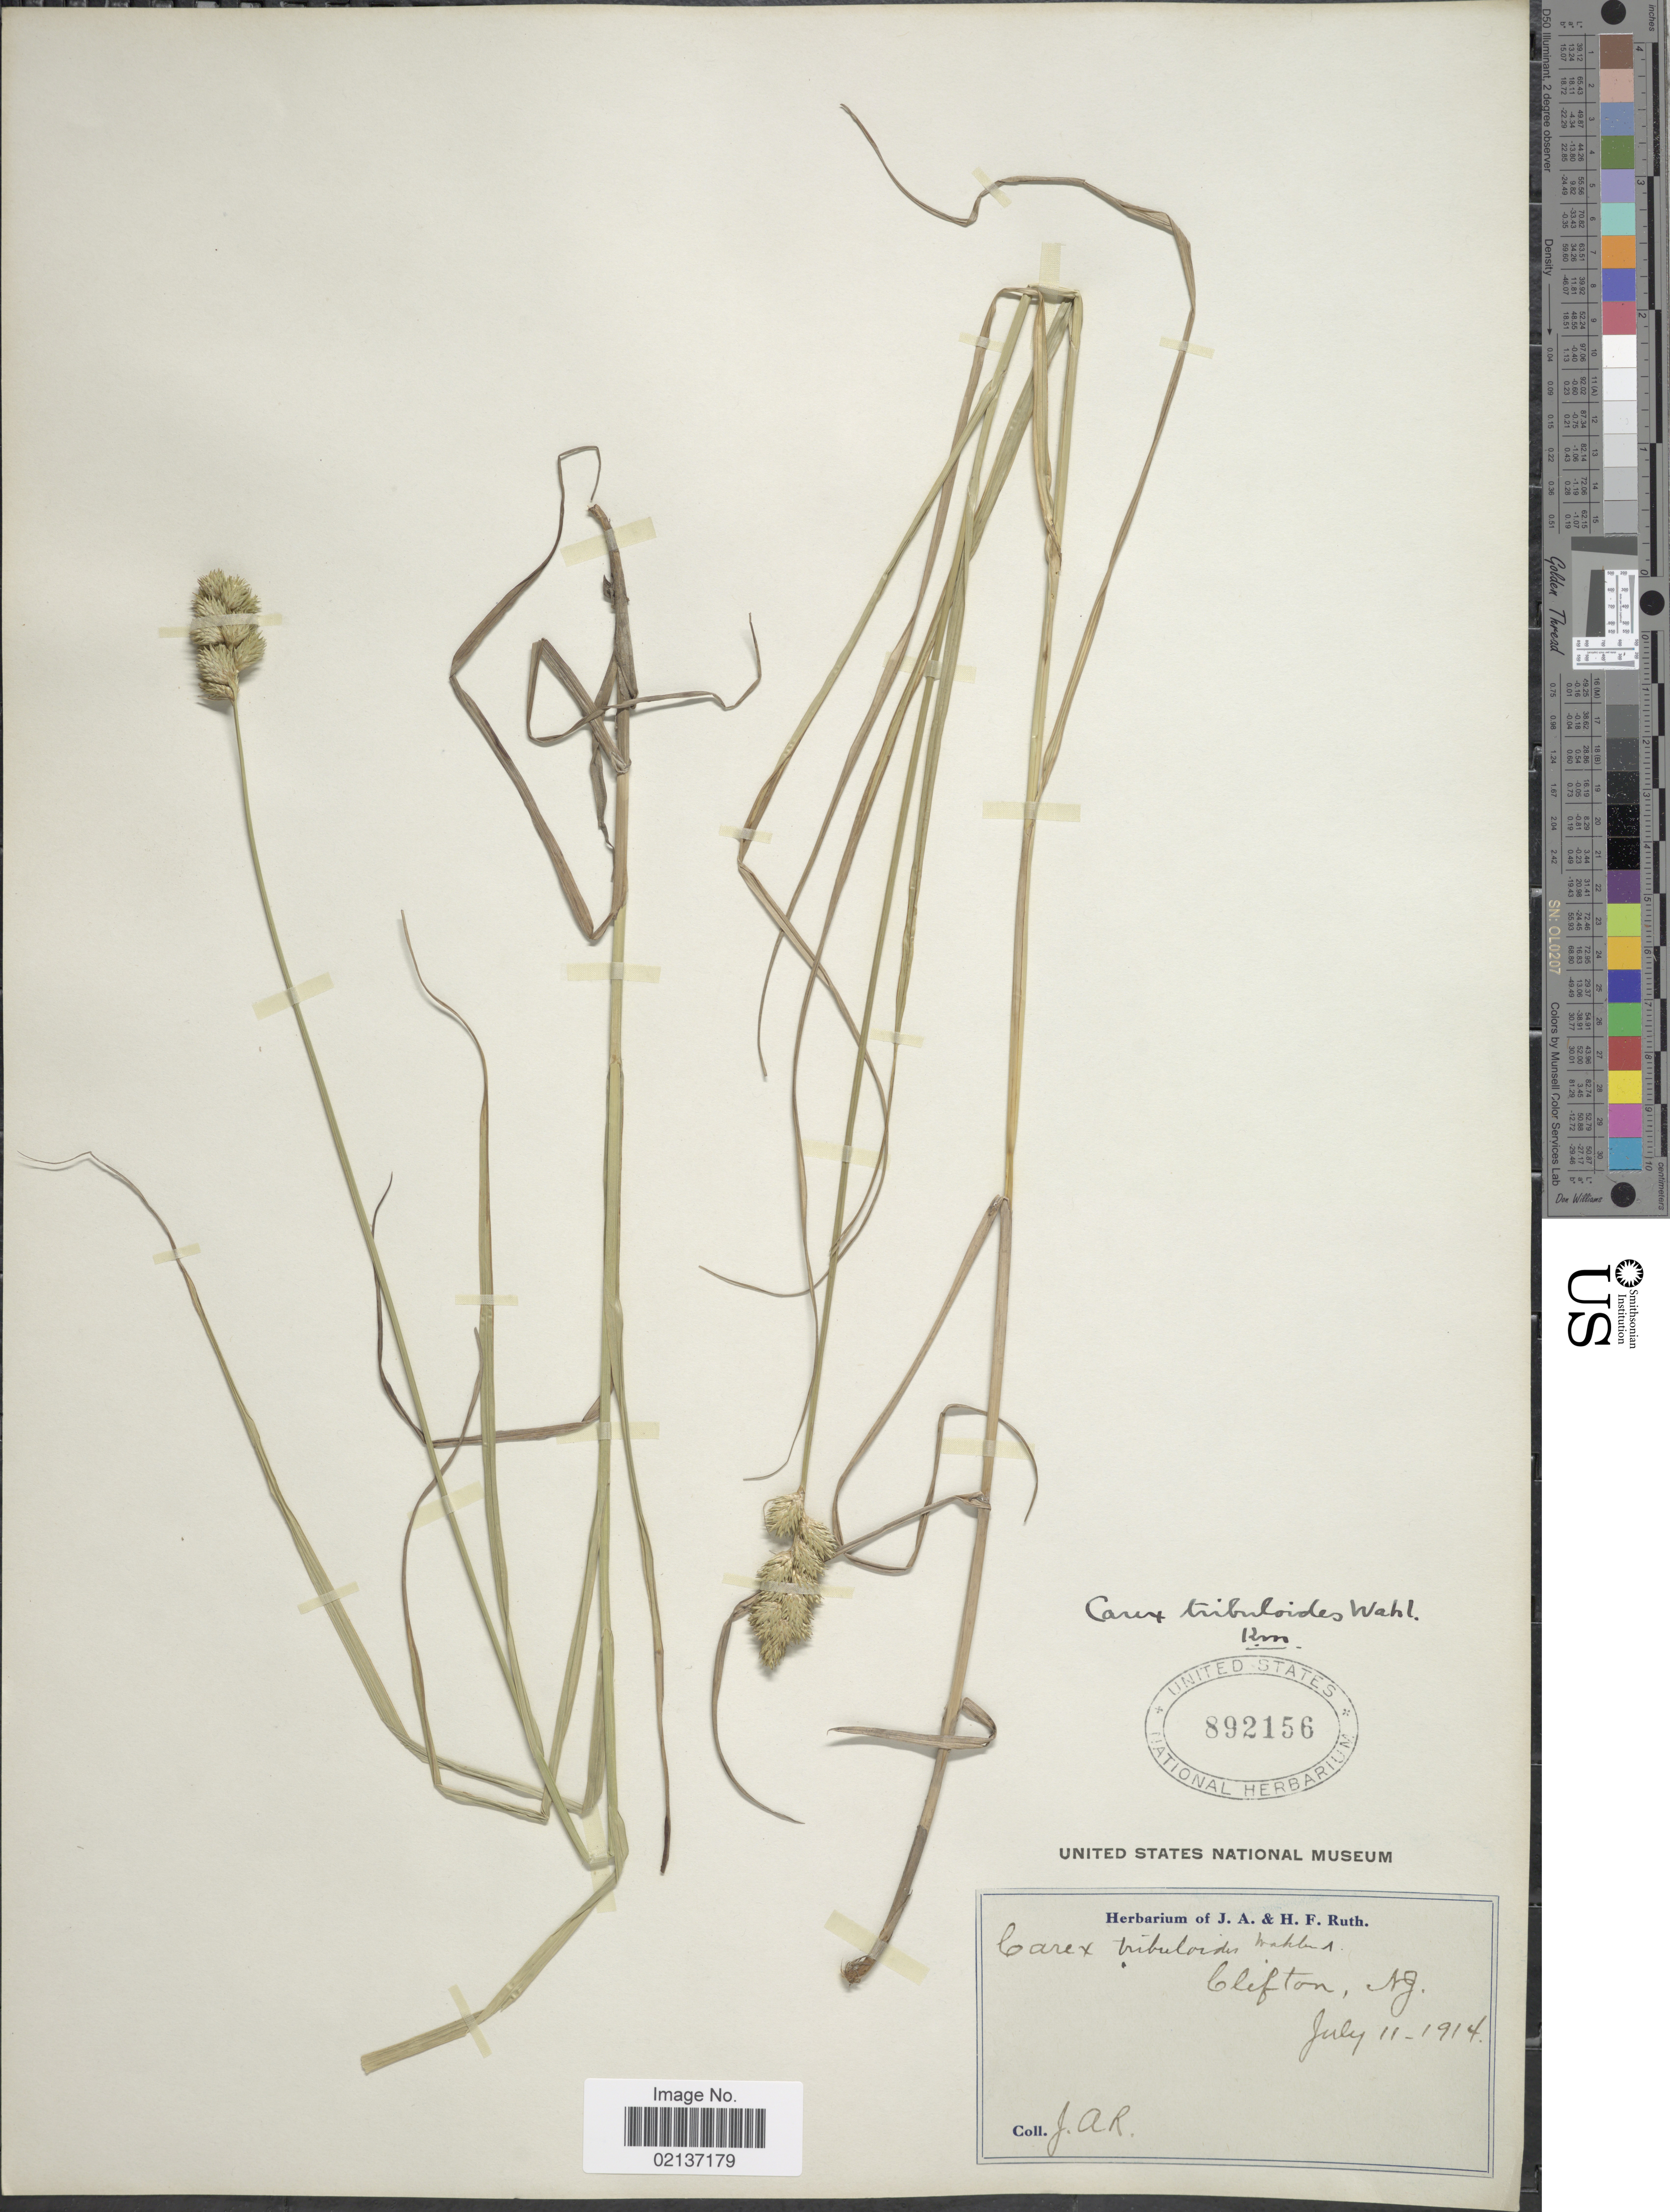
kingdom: Plantae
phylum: Tracheophyta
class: Liliopsida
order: Poales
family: Cyperaceae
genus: Carex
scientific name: Carex tribuloides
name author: Wahlenb.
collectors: J. Ruth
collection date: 1914-07-11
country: United States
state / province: New Jersey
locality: Clifton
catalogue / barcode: US 892156